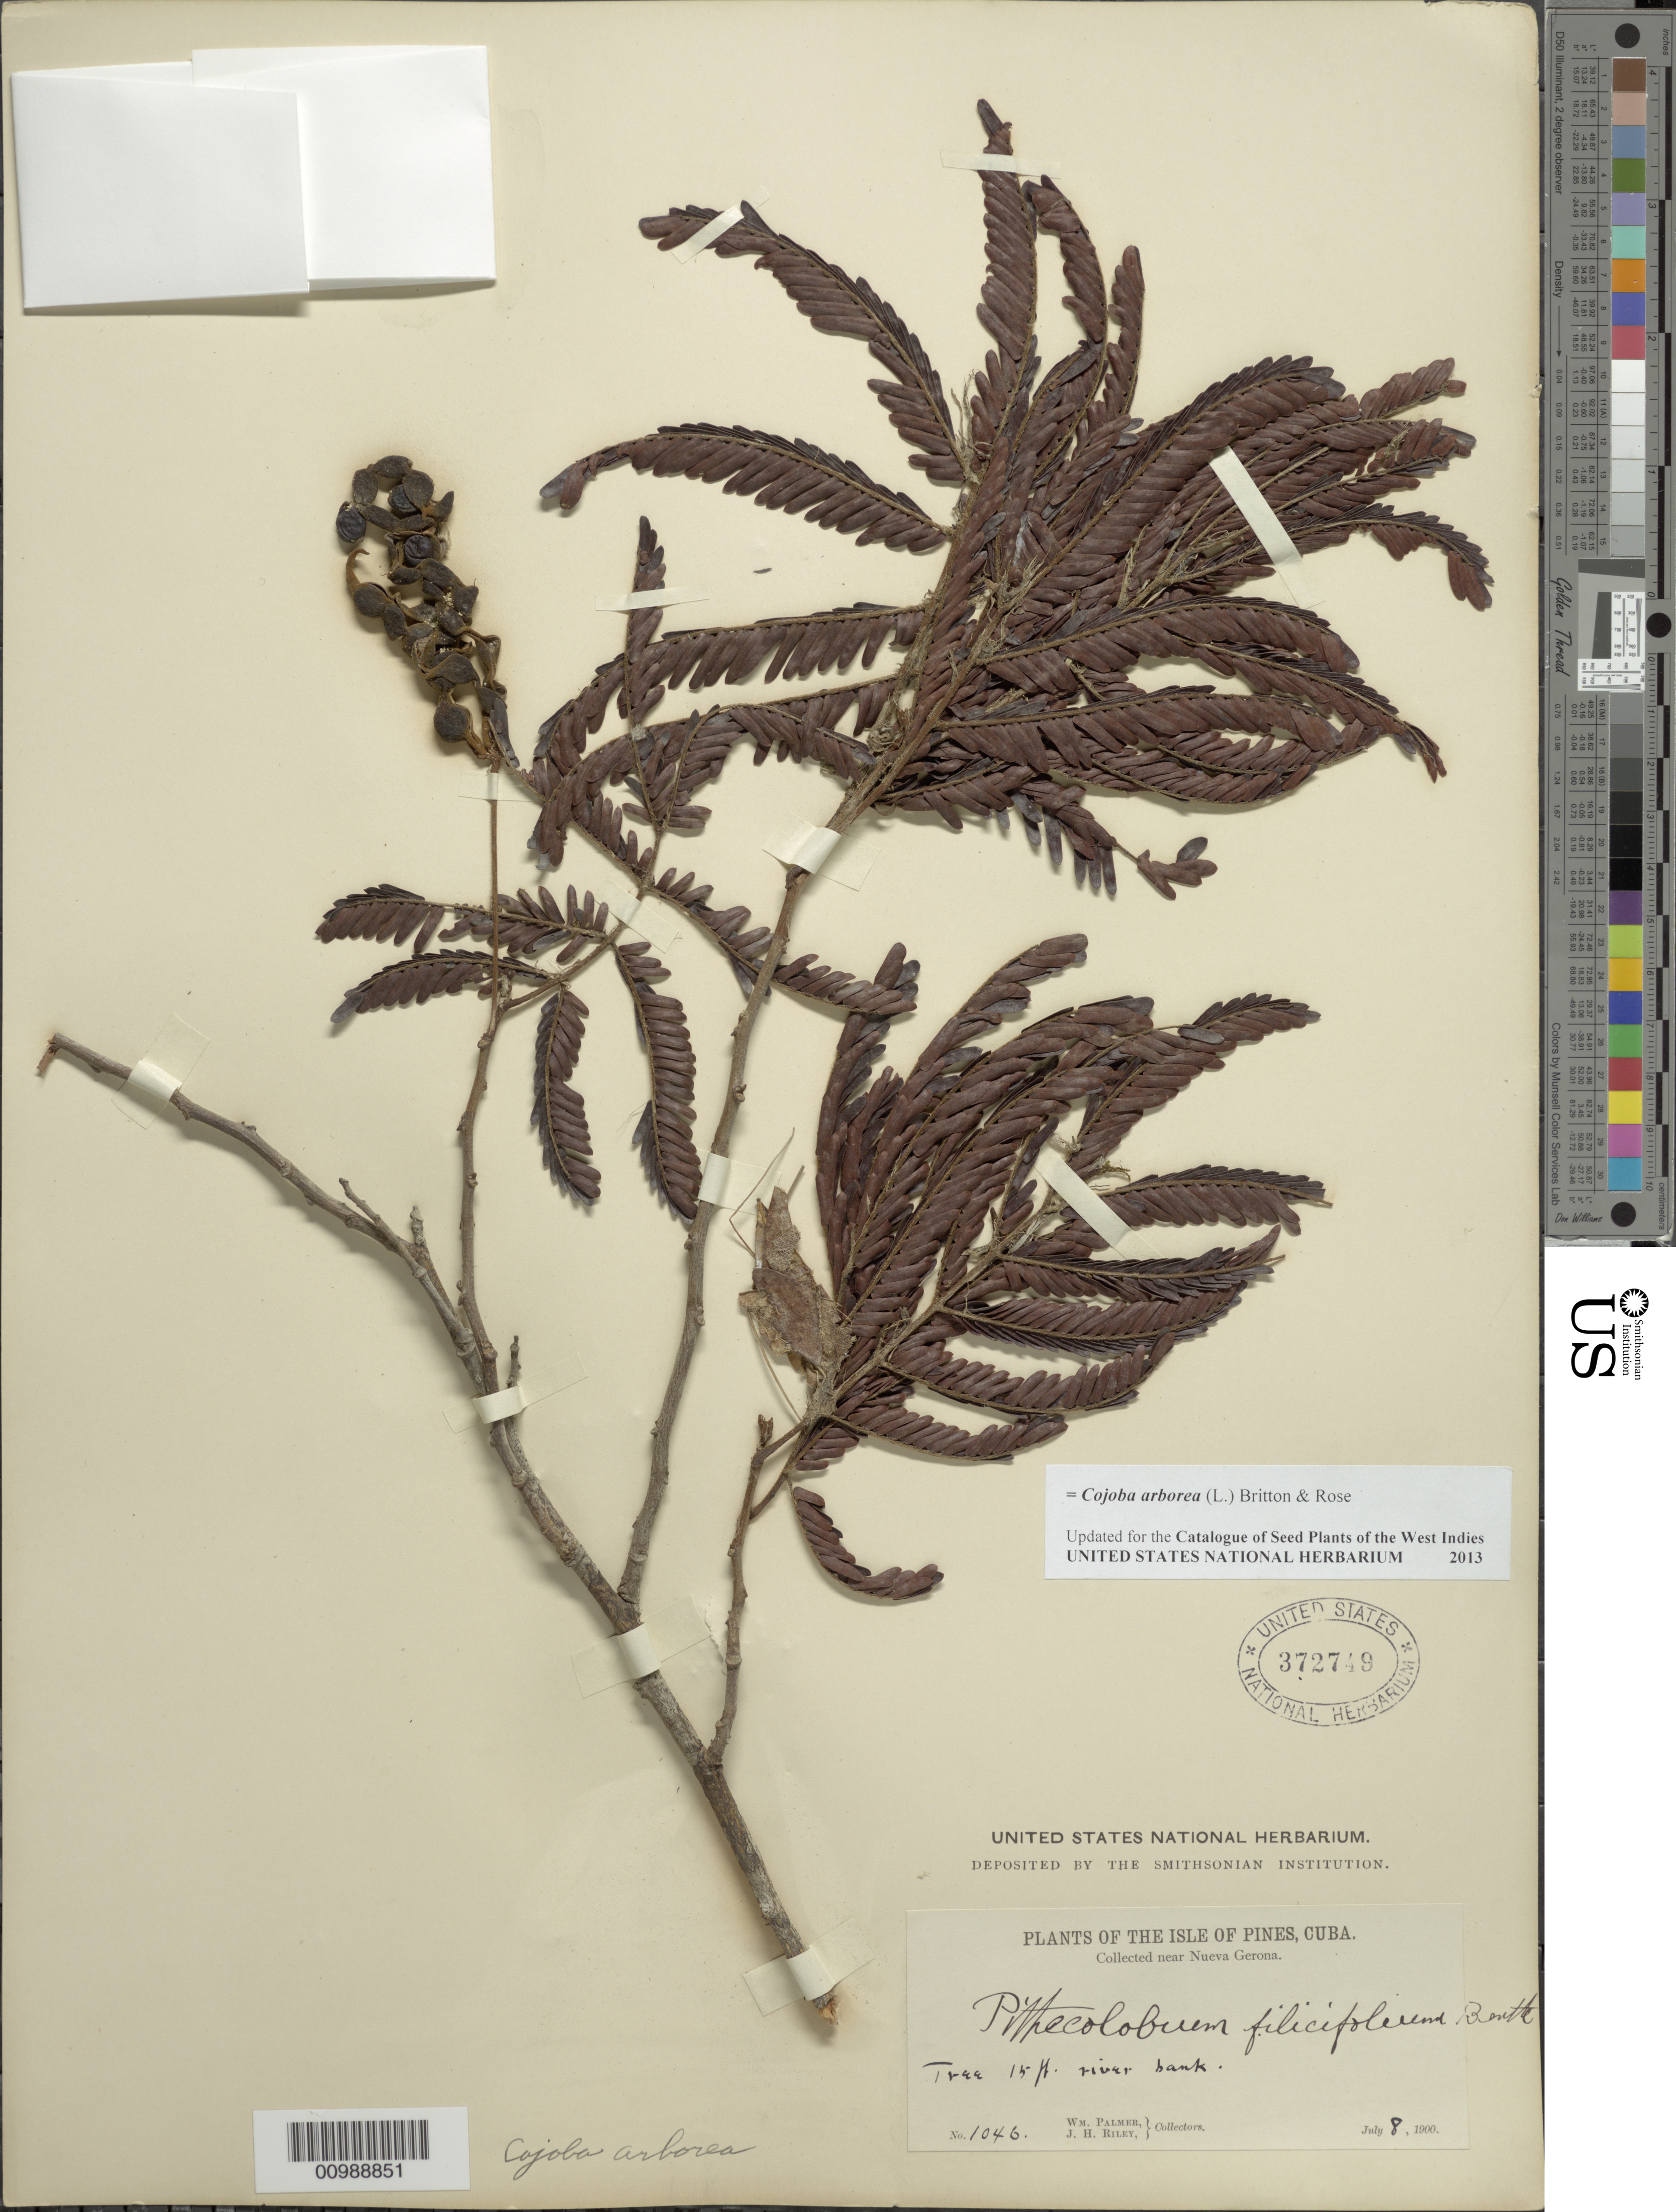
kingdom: Plantae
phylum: Tracheophyta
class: Magnoliopsida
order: Fabales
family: Fabaceae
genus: Cojoba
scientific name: Cojoba arborea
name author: (L.) Britton & Rose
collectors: W. Palmer & J. H. Riley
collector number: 1046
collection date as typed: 08 Jul 1900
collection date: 1900-07-08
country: Cuba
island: Isla de la Juventud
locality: Isle of Pines, Near Nueva Gerona, river bank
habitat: River bank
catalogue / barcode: US 372749